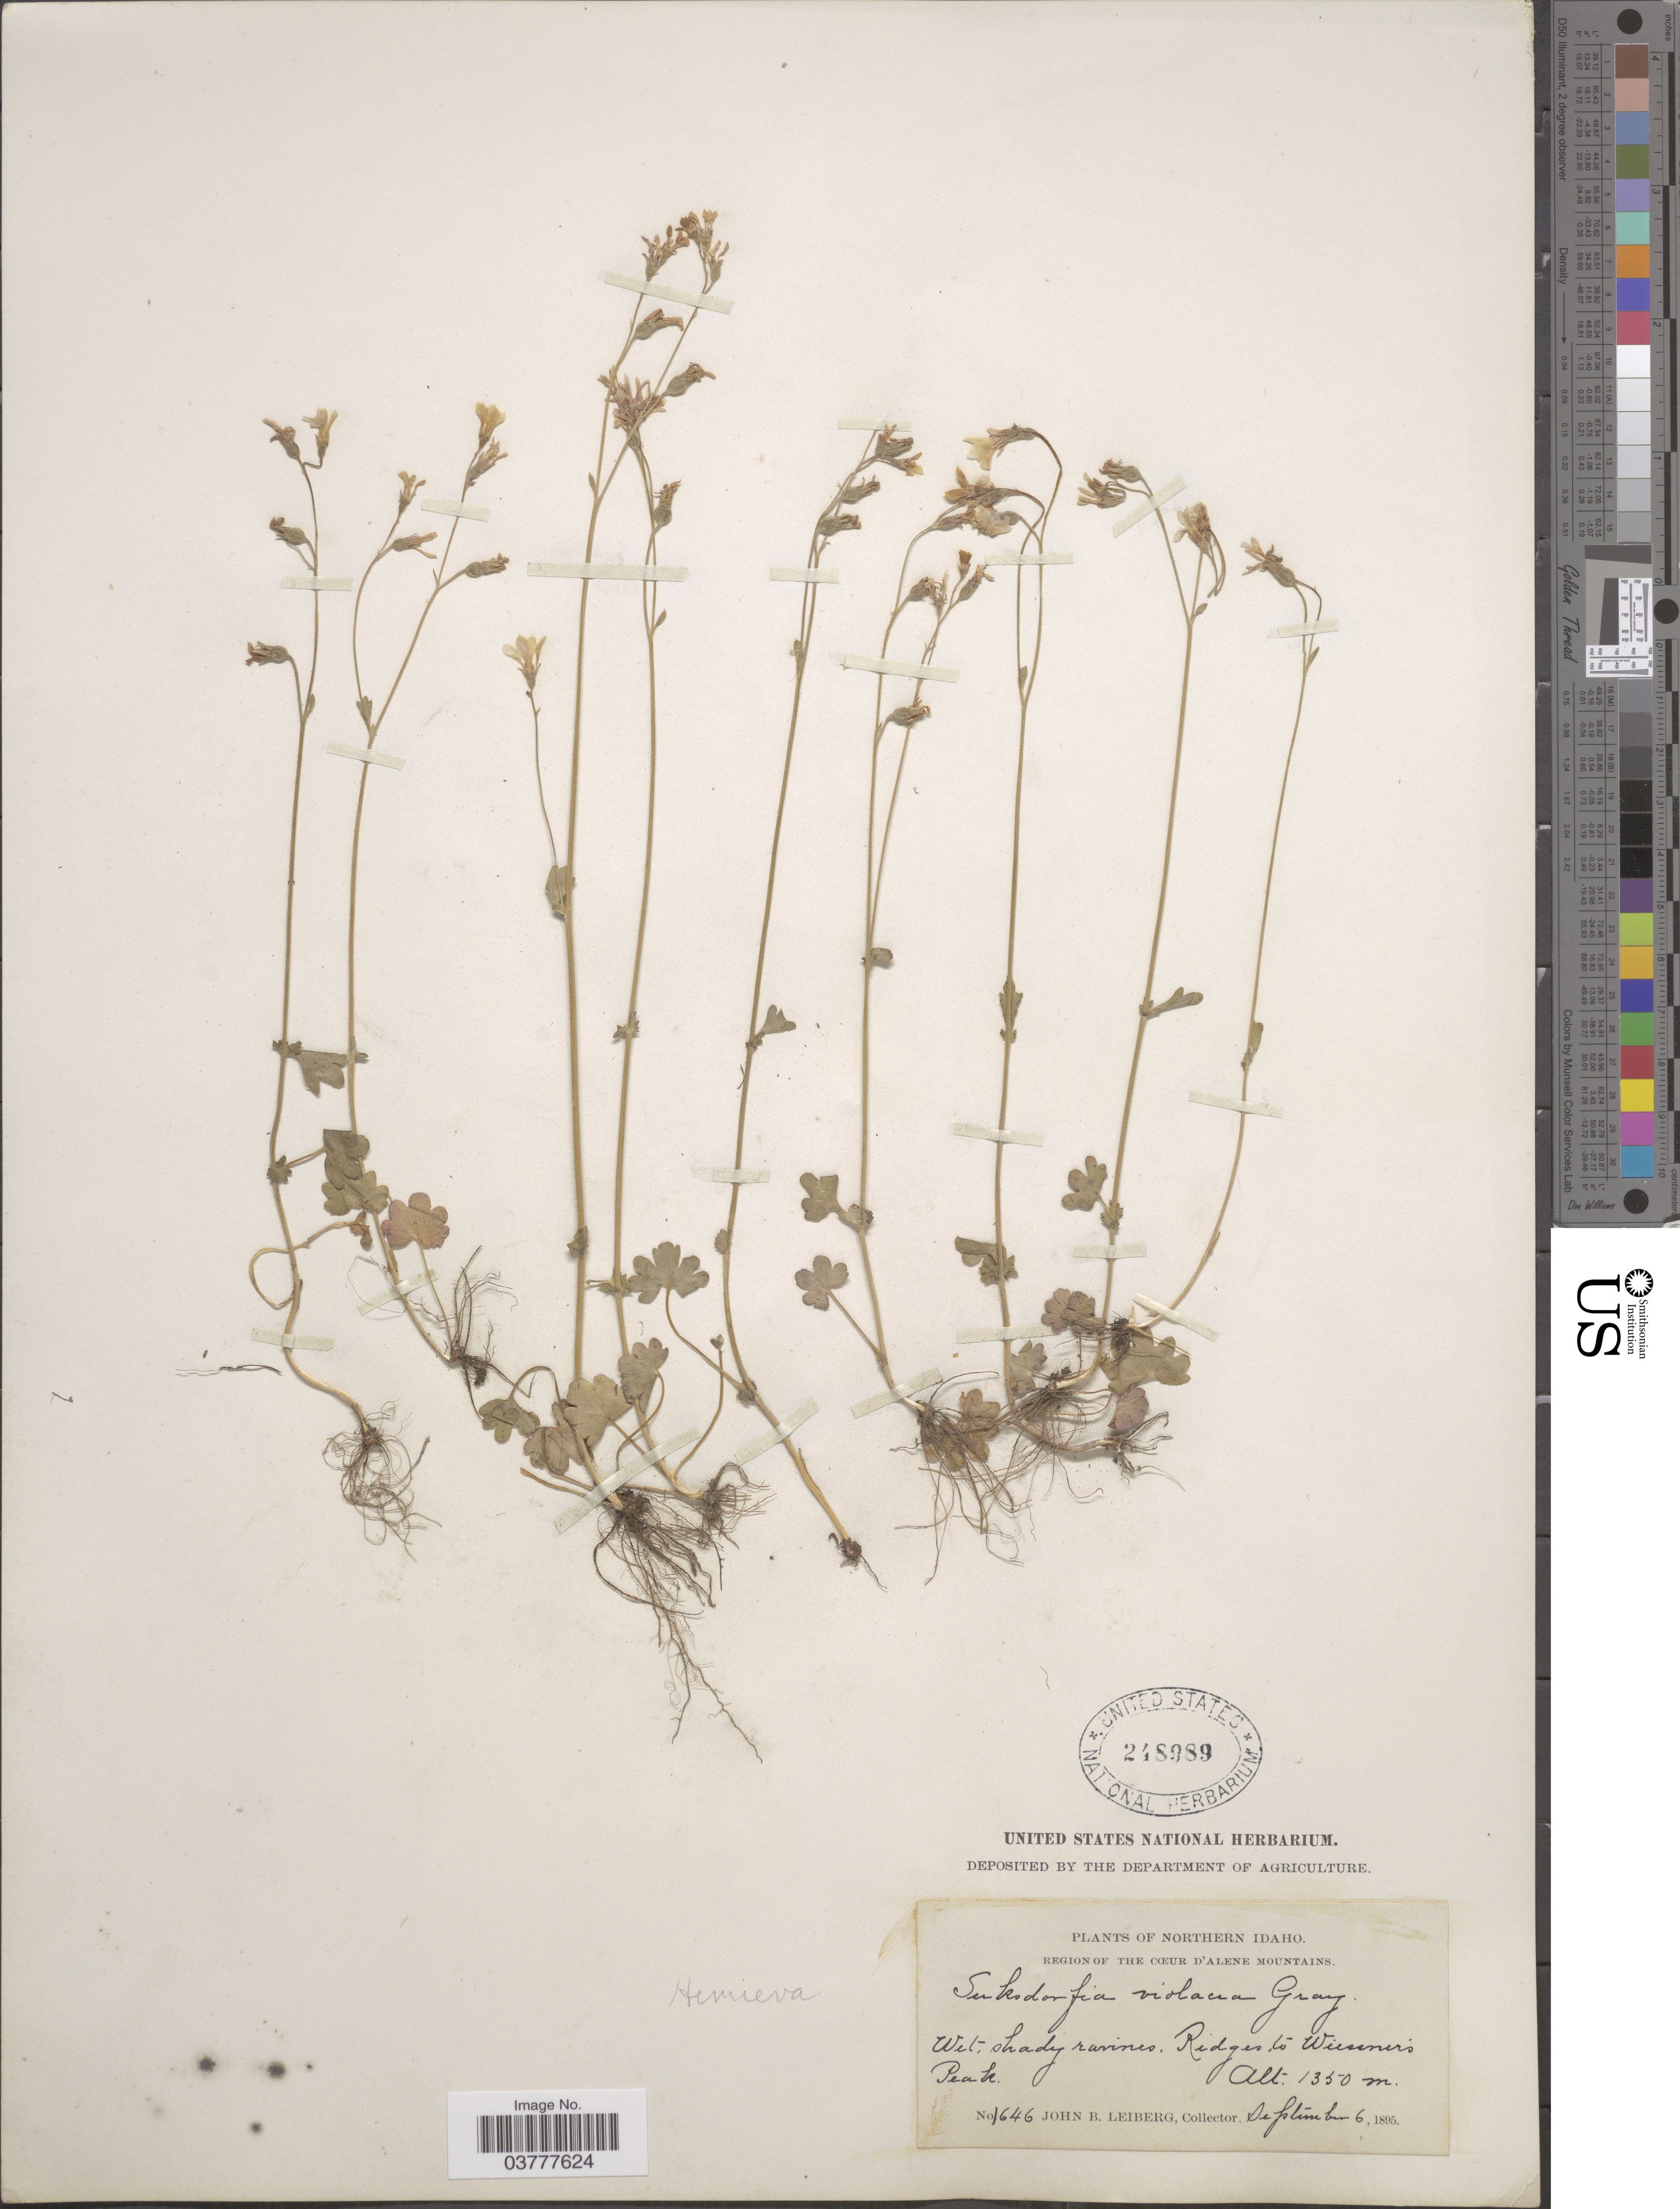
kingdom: Plantae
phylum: Tracheophyta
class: Magnoliopsida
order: Saxifragales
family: Saxifragaceae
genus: Suksdorfia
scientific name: Suksdorfia violacea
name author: A. Gray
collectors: J. B. Leiberg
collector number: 1646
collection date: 1895-09-06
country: United States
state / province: Idaho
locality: Northern Idaho. Region of the Cœur d'Alene Mountains. Ridges to Wiessner's Peak.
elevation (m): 1350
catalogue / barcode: US 248989